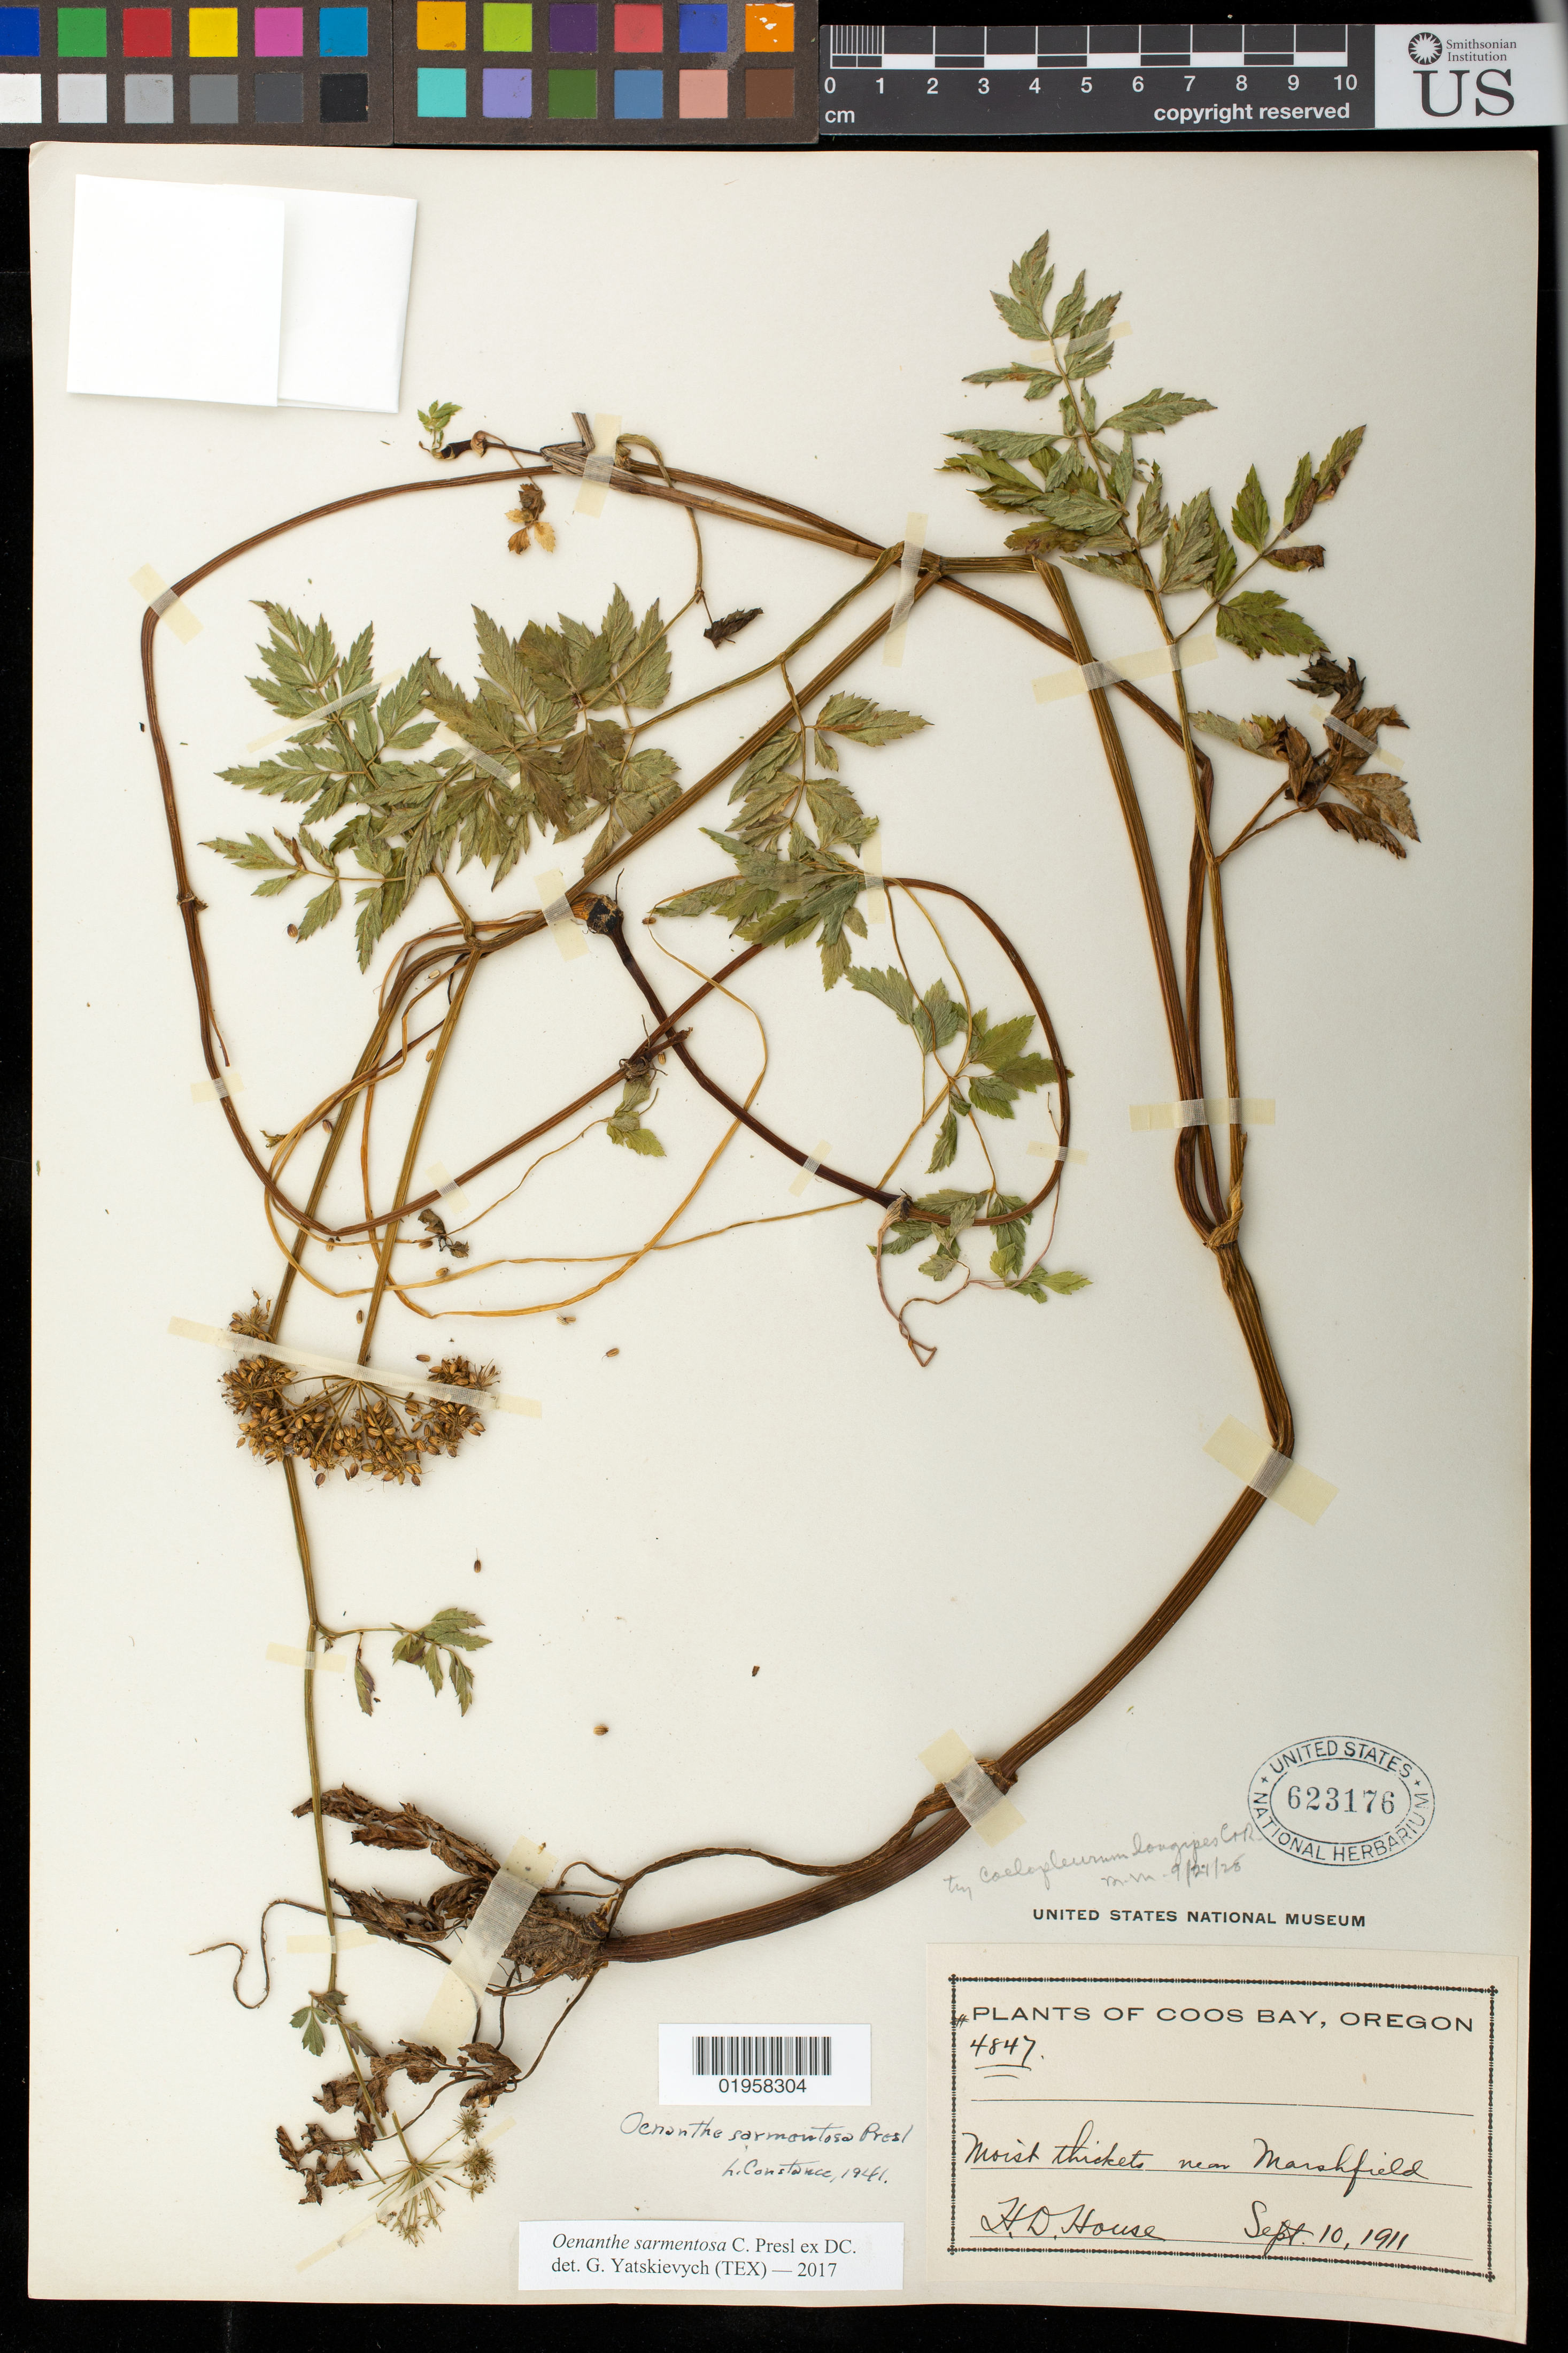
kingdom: Plantae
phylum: Tracheophyta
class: Magnoliopsida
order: Apiales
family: Apiaceae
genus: Oenanthe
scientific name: Oenanthe sarmentosa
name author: C. Presl ex DC.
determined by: Yatskievych, G. A.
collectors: H. D. House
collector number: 4847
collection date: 1911-09-10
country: United States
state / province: Oregon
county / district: Coos County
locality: Coos Bay, near Marshfield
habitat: Moist thickets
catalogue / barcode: US 623176